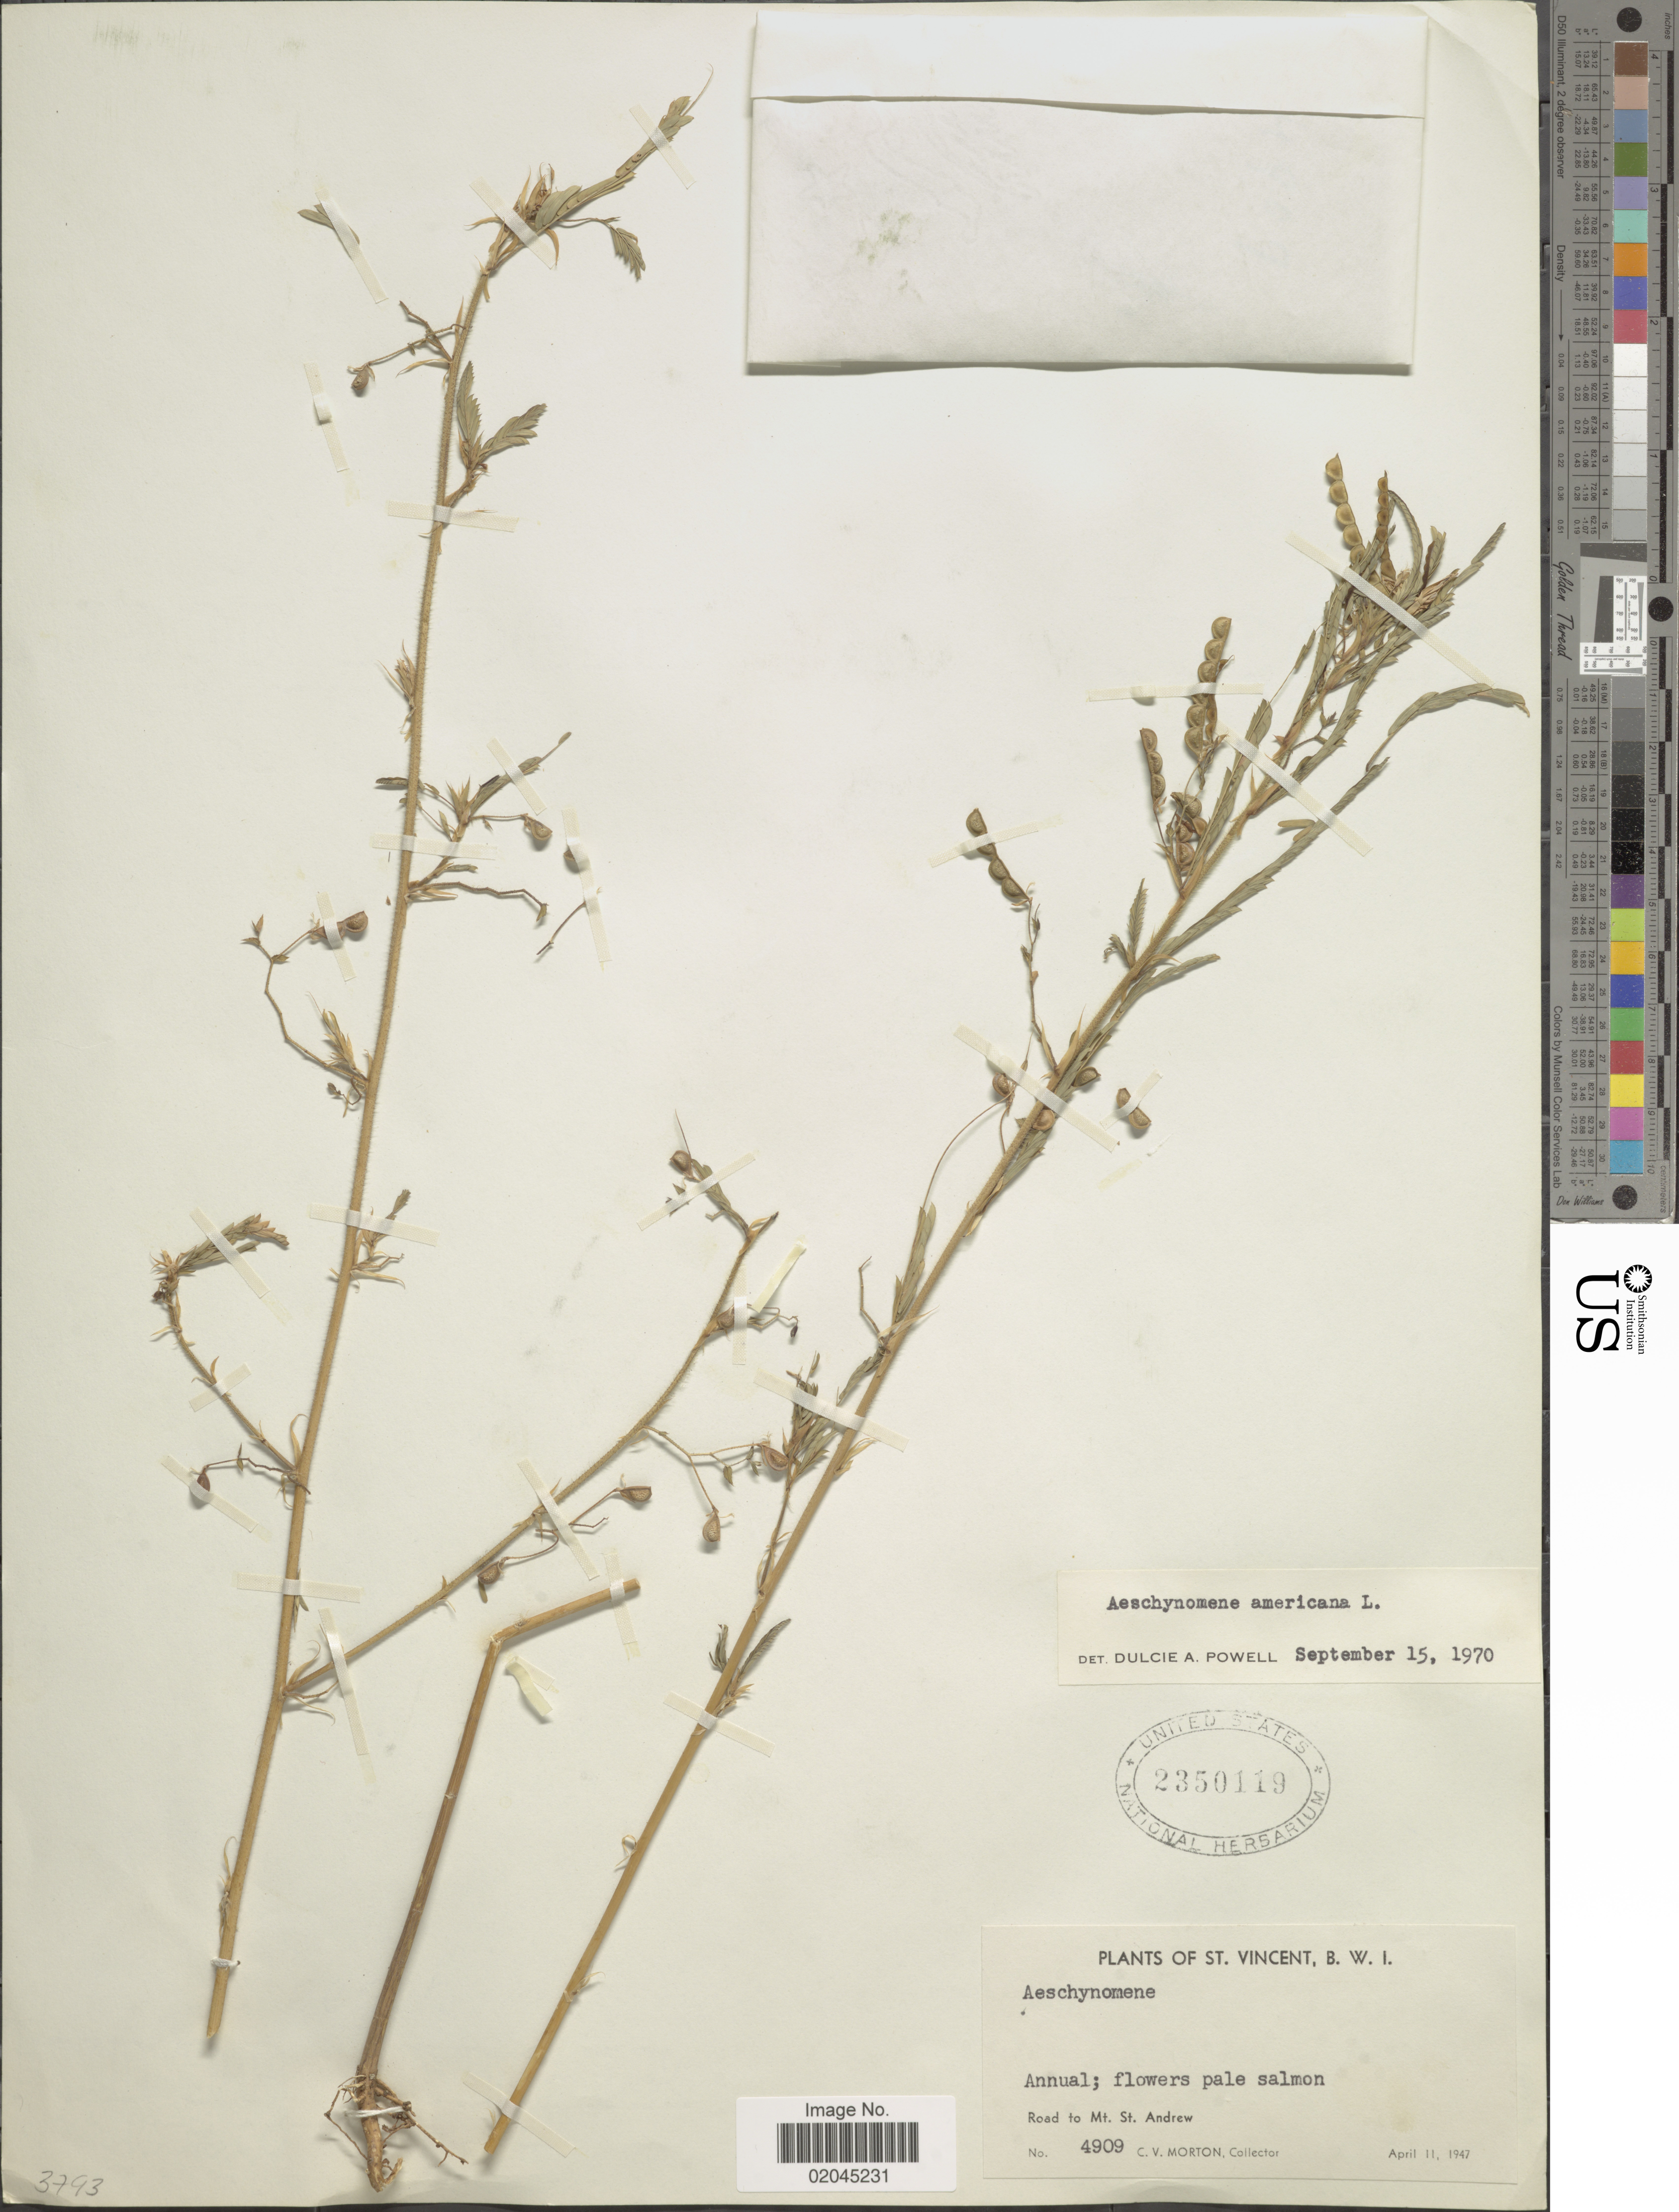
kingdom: Plantae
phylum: Tracheophyta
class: Magnoliopsida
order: Fabales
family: Fabaceae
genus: Aeschynomene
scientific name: Aeschynomene americana var. americana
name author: L.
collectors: C. V. Morton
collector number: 4909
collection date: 1947-04-11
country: St. Vincent - Grenadines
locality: St Vincent, B.W.I. Road to mt St Andrew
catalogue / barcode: US 2350119